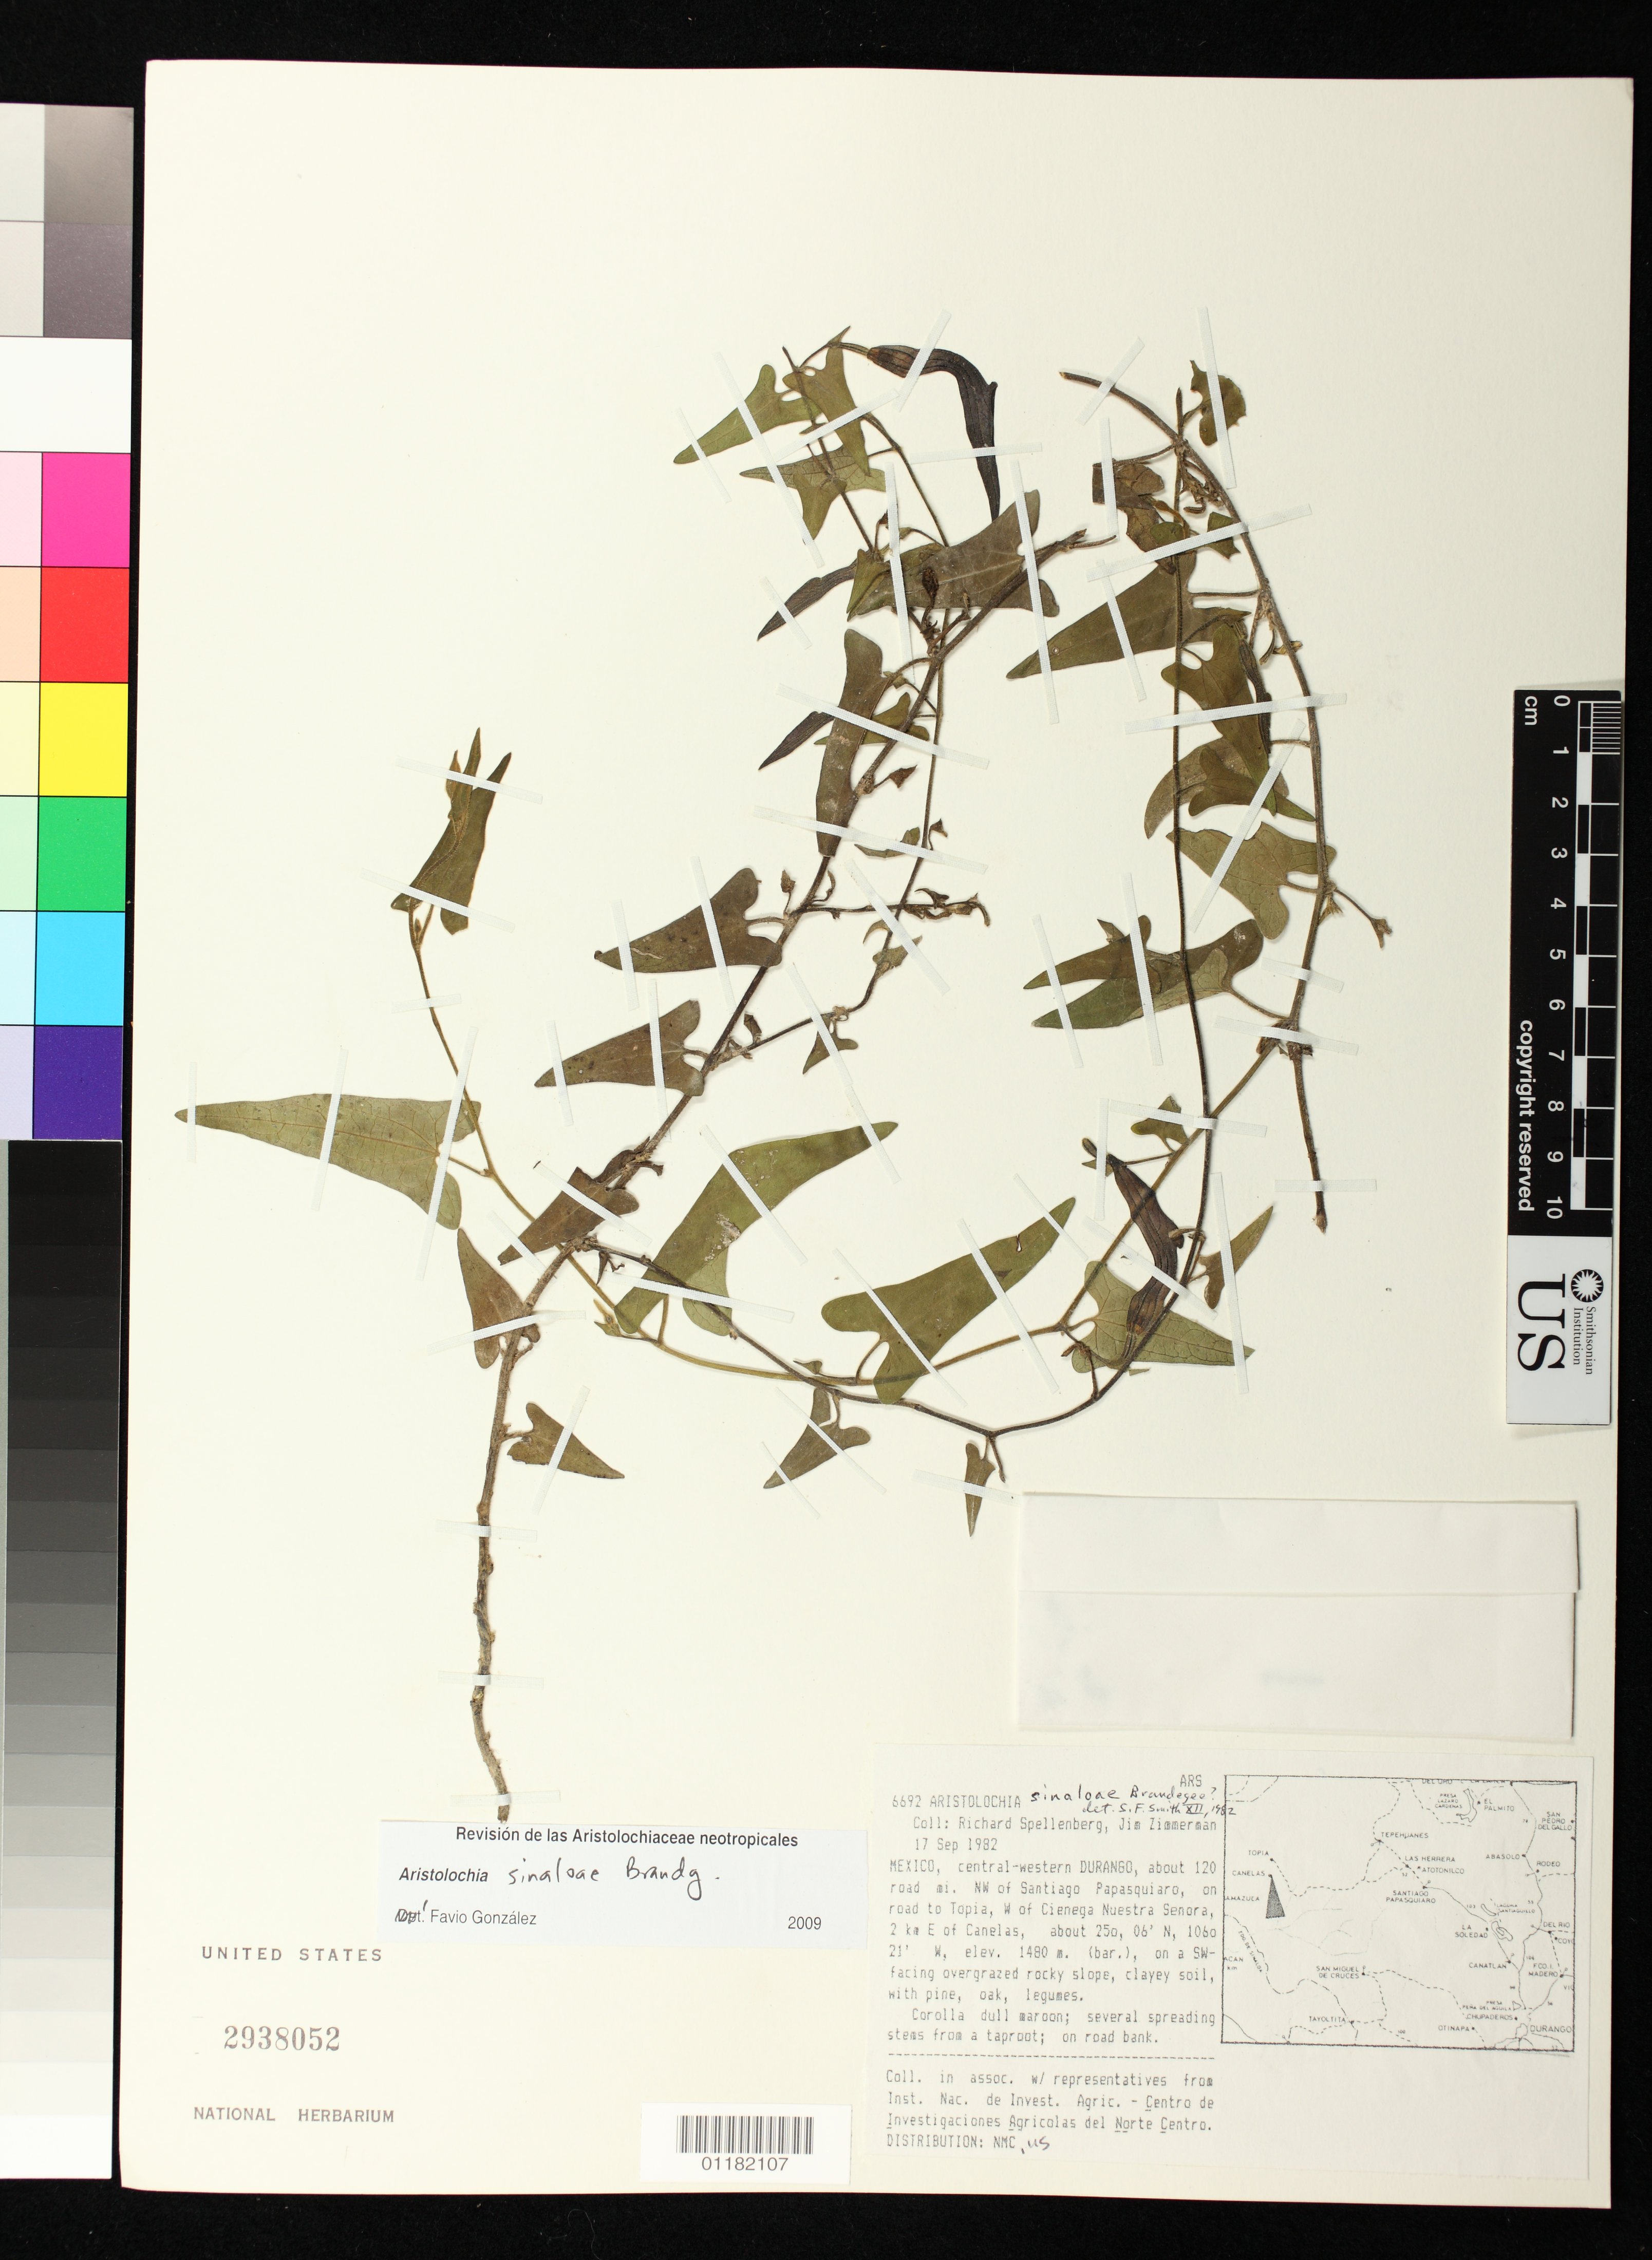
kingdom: Plantae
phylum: Tracheophyta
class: Magnoliopsida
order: Piperales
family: Aristolochiaceae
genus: Aristolochia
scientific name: Aristolochia sinaloae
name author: Brandegee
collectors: R. W. Spellenberg & J. Zimmerman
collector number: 6692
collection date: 1982-09-17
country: Mexico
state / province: Durango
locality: Central-western Durango, about 120 road mi. NW of Santiago Papasquiaro, on road to Topia, W of Cienega Nuesta Senora, 2 km E of Canelas.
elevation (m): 1450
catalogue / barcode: US 2938052